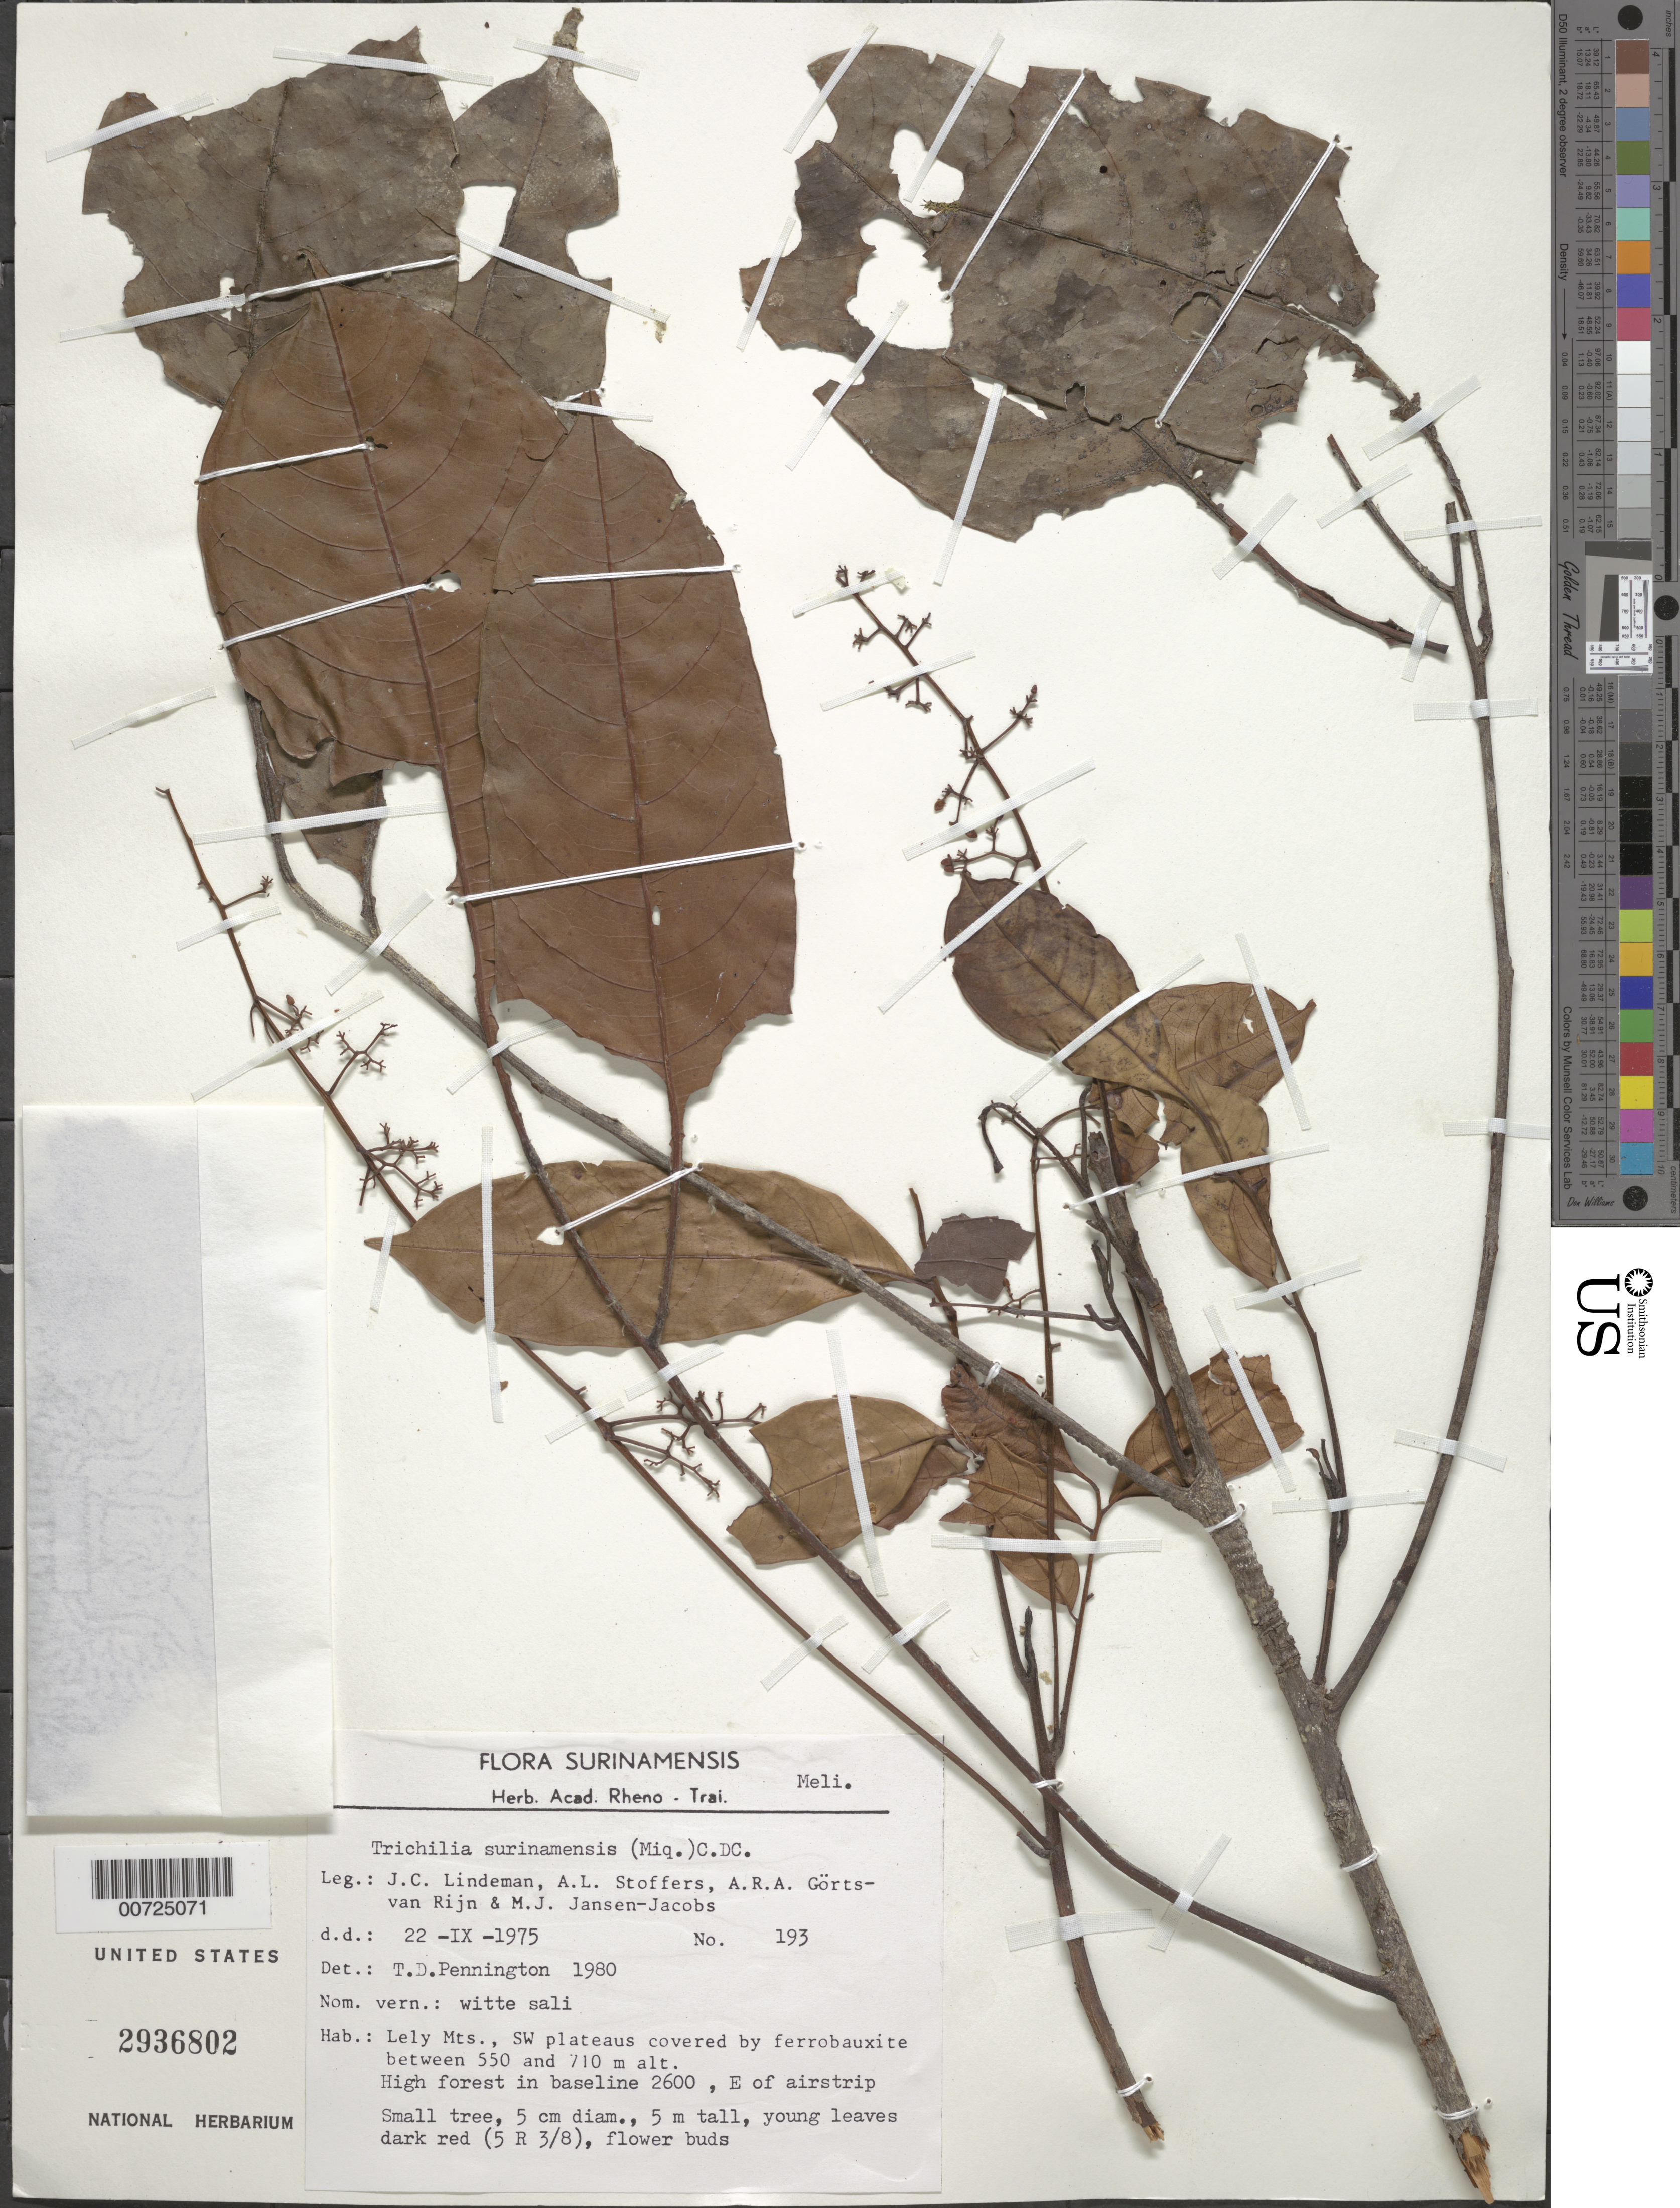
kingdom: Plantae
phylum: Tracheophyta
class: Magnoliopsida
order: Sapindales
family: Meliaceae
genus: Trichilia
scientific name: Trichilia surinamensis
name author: (Miq.) C. DC.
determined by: Pennington, T. D., (K)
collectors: J. C. Lindeman, A. Stoffers, A. .R. A. Görts-van Rijn & M. J. Jansen-Jacobs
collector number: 75 193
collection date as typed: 22-Sep-75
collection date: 1975-09-22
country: Suriname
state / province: Marowijne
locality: Lely Mts., SW plateaus, E of airstrip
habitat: SW plateaus covered with ferrobauxite; high forest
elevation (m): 550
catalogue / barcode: US 2936802